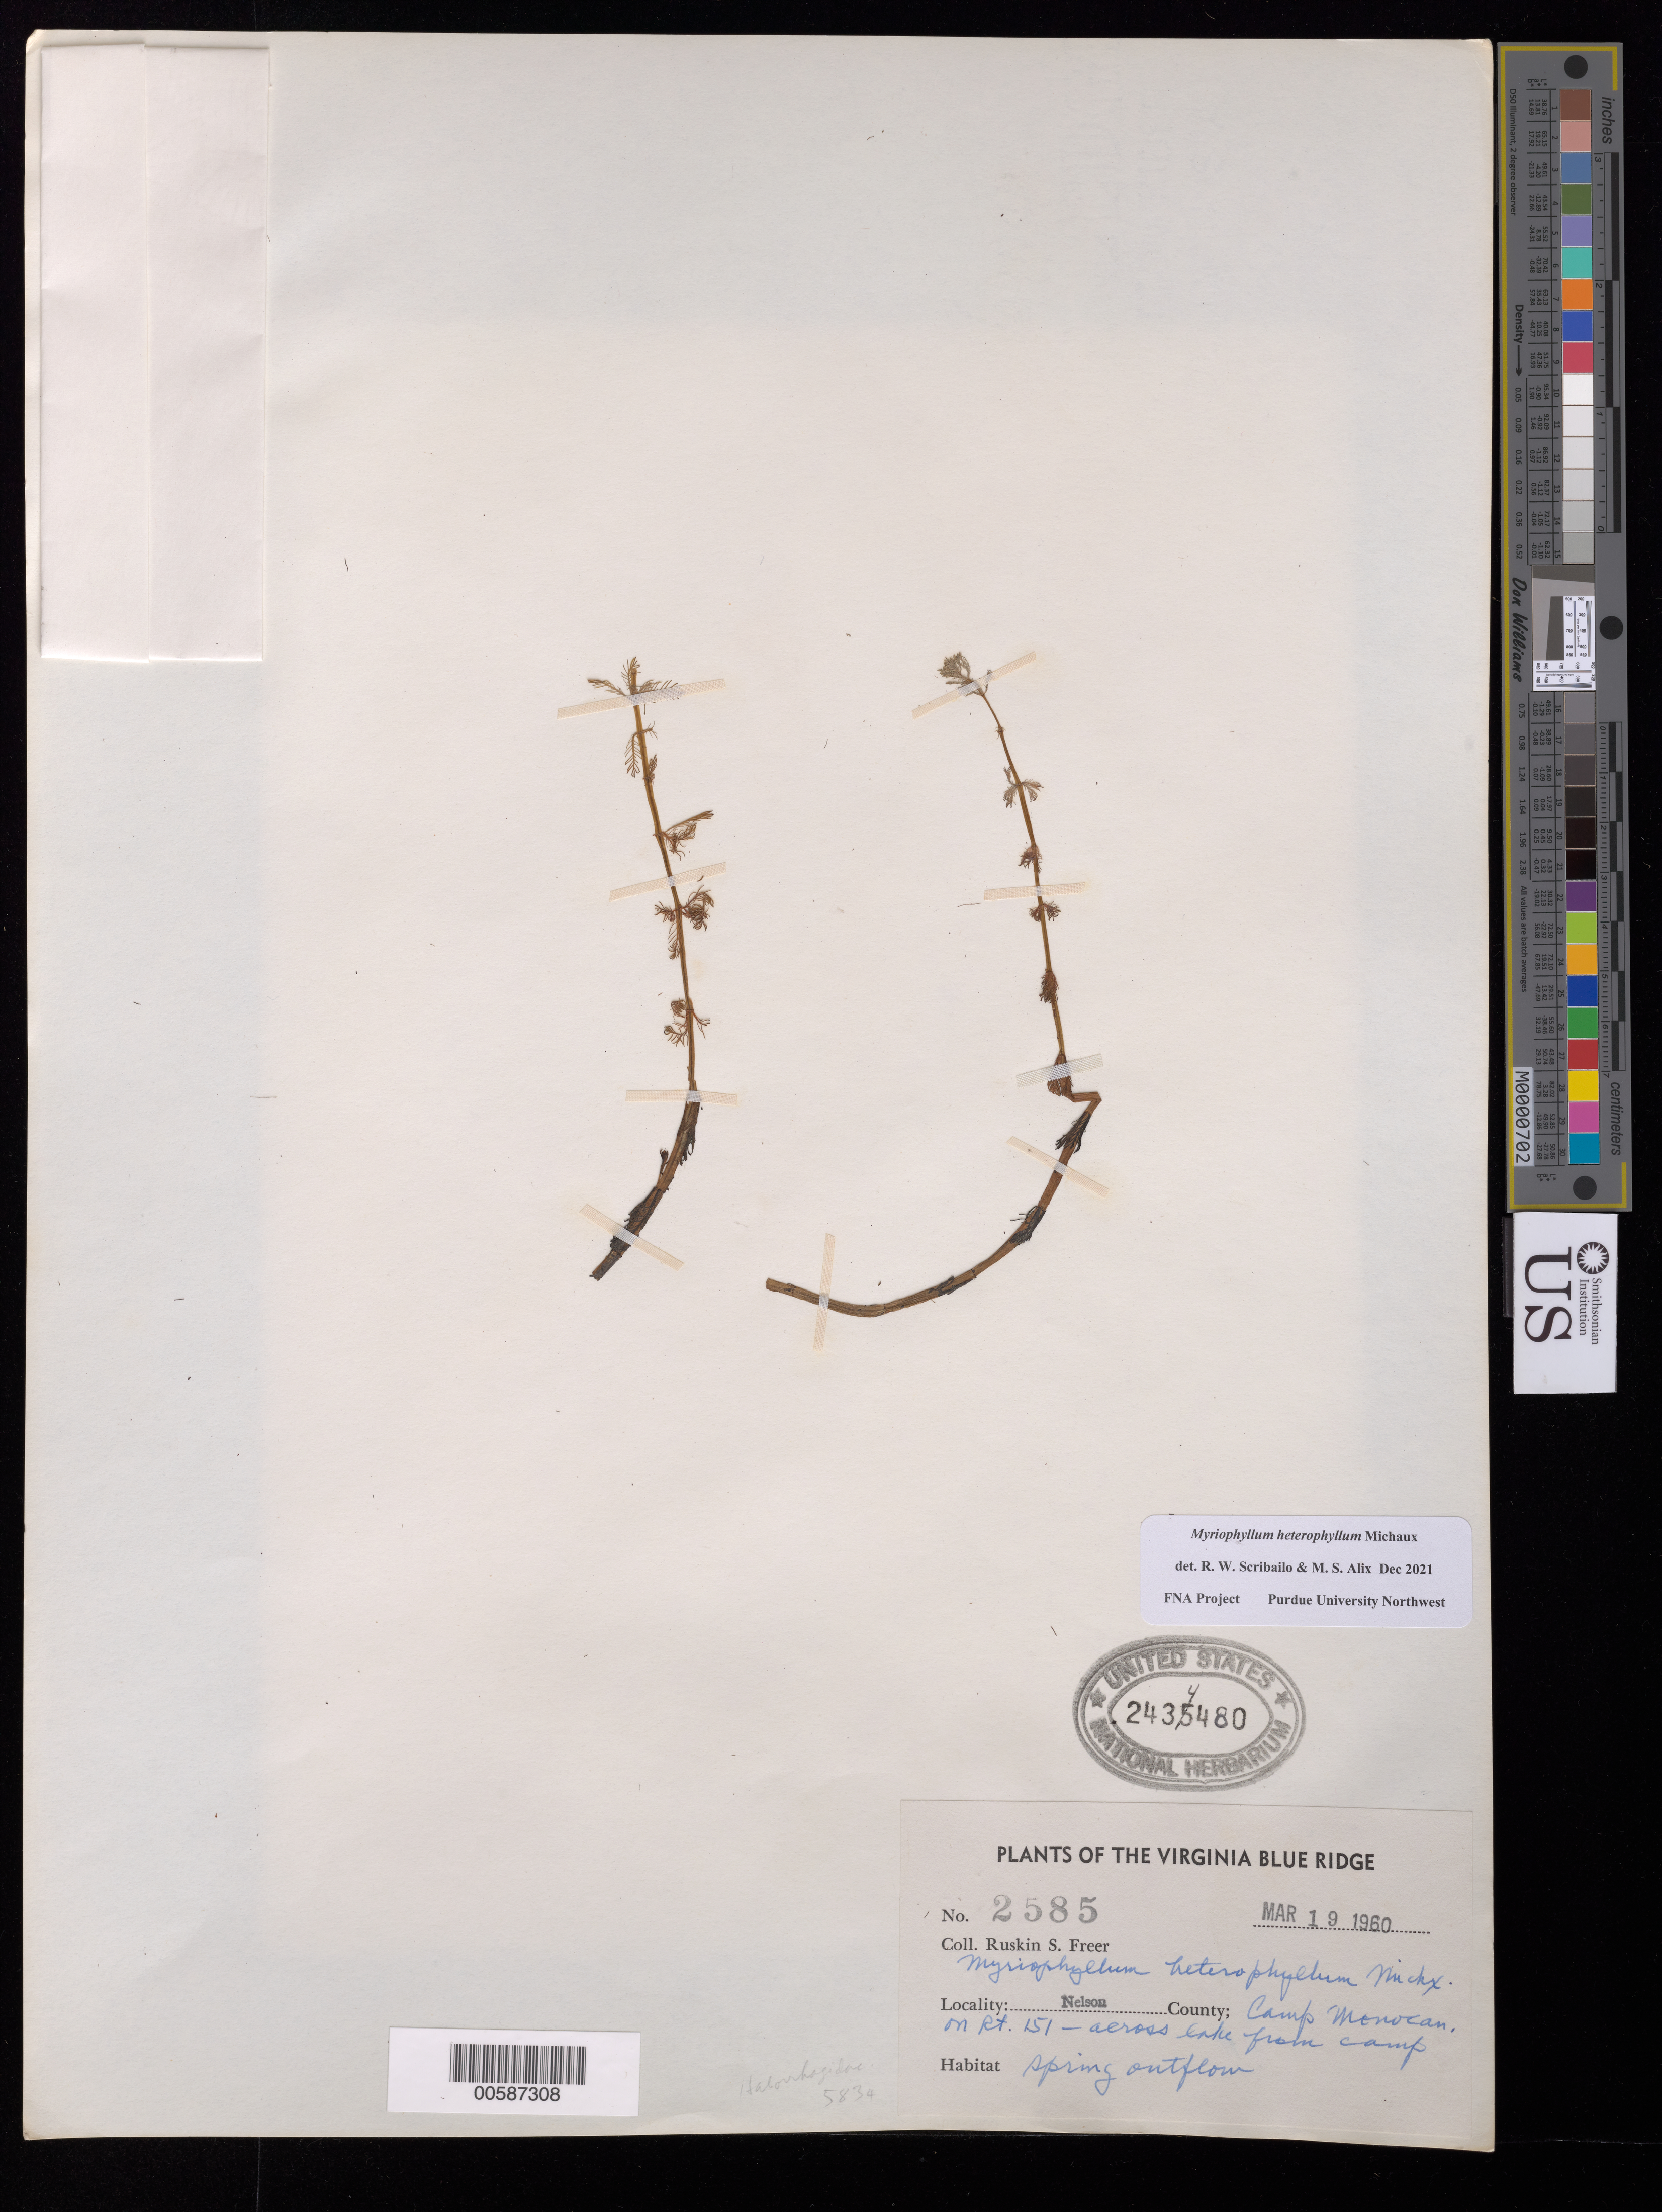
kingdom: Plantae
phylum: Tracheophyta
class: Magnoliopsida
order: Saxifragales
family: Haloragaceae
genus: Myriophyllum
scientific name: Myriophyllum heterophyllum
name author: Michx.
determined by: Scribailo, R. W.; Alix, M. S.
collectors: R. Freer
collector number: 2585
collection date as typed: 19 Mar 1960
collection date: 1960-03-19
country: United States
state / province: Virginia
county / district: Nelson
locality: Camp Monocan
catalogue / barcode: US 2434480